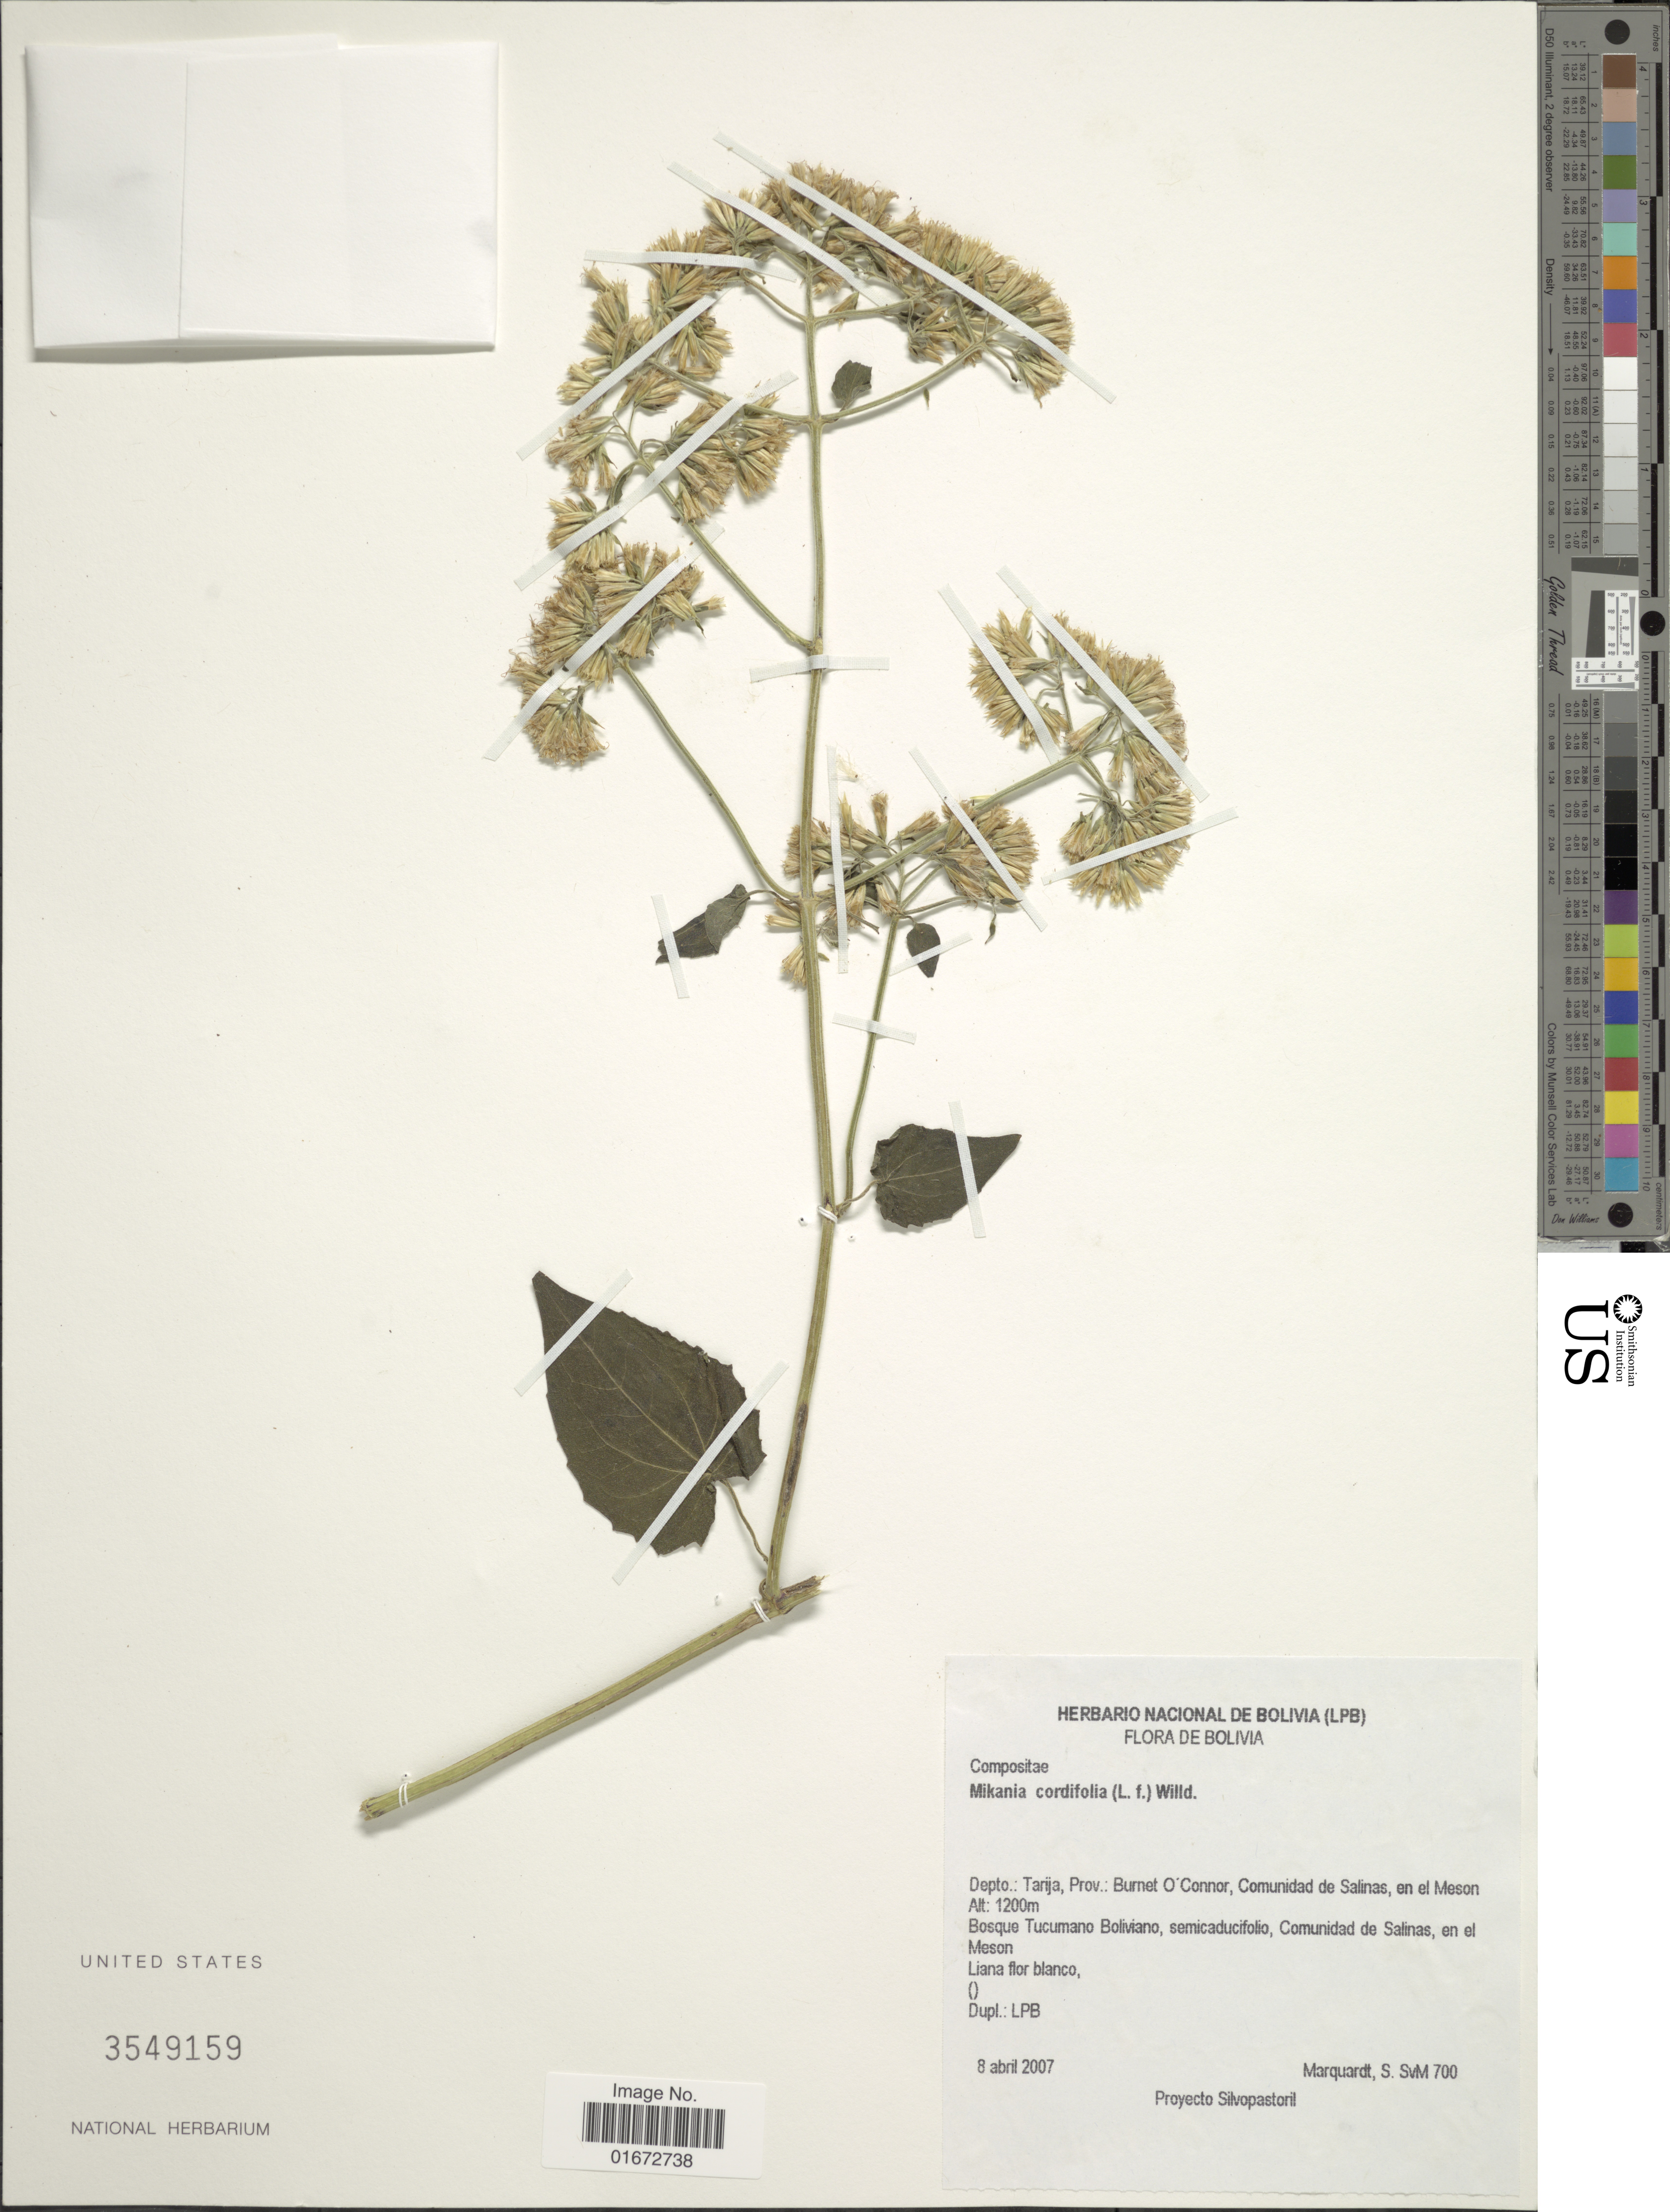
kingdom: Plantae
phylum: Tracheophyta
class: Magnoliopsida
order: Asterales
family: Asteraceae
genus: Mikania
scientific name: Mikania cordifolia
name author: Kunth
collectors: S. Marquardt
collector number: SvM700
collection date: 2007-04-08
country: Bolivia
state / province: Tarija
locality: Depto.: Tarija, Prov.: Burnet O'Connor, Comunidad de Salinas, en el Meson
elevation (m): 1200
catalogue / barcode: US 3549159